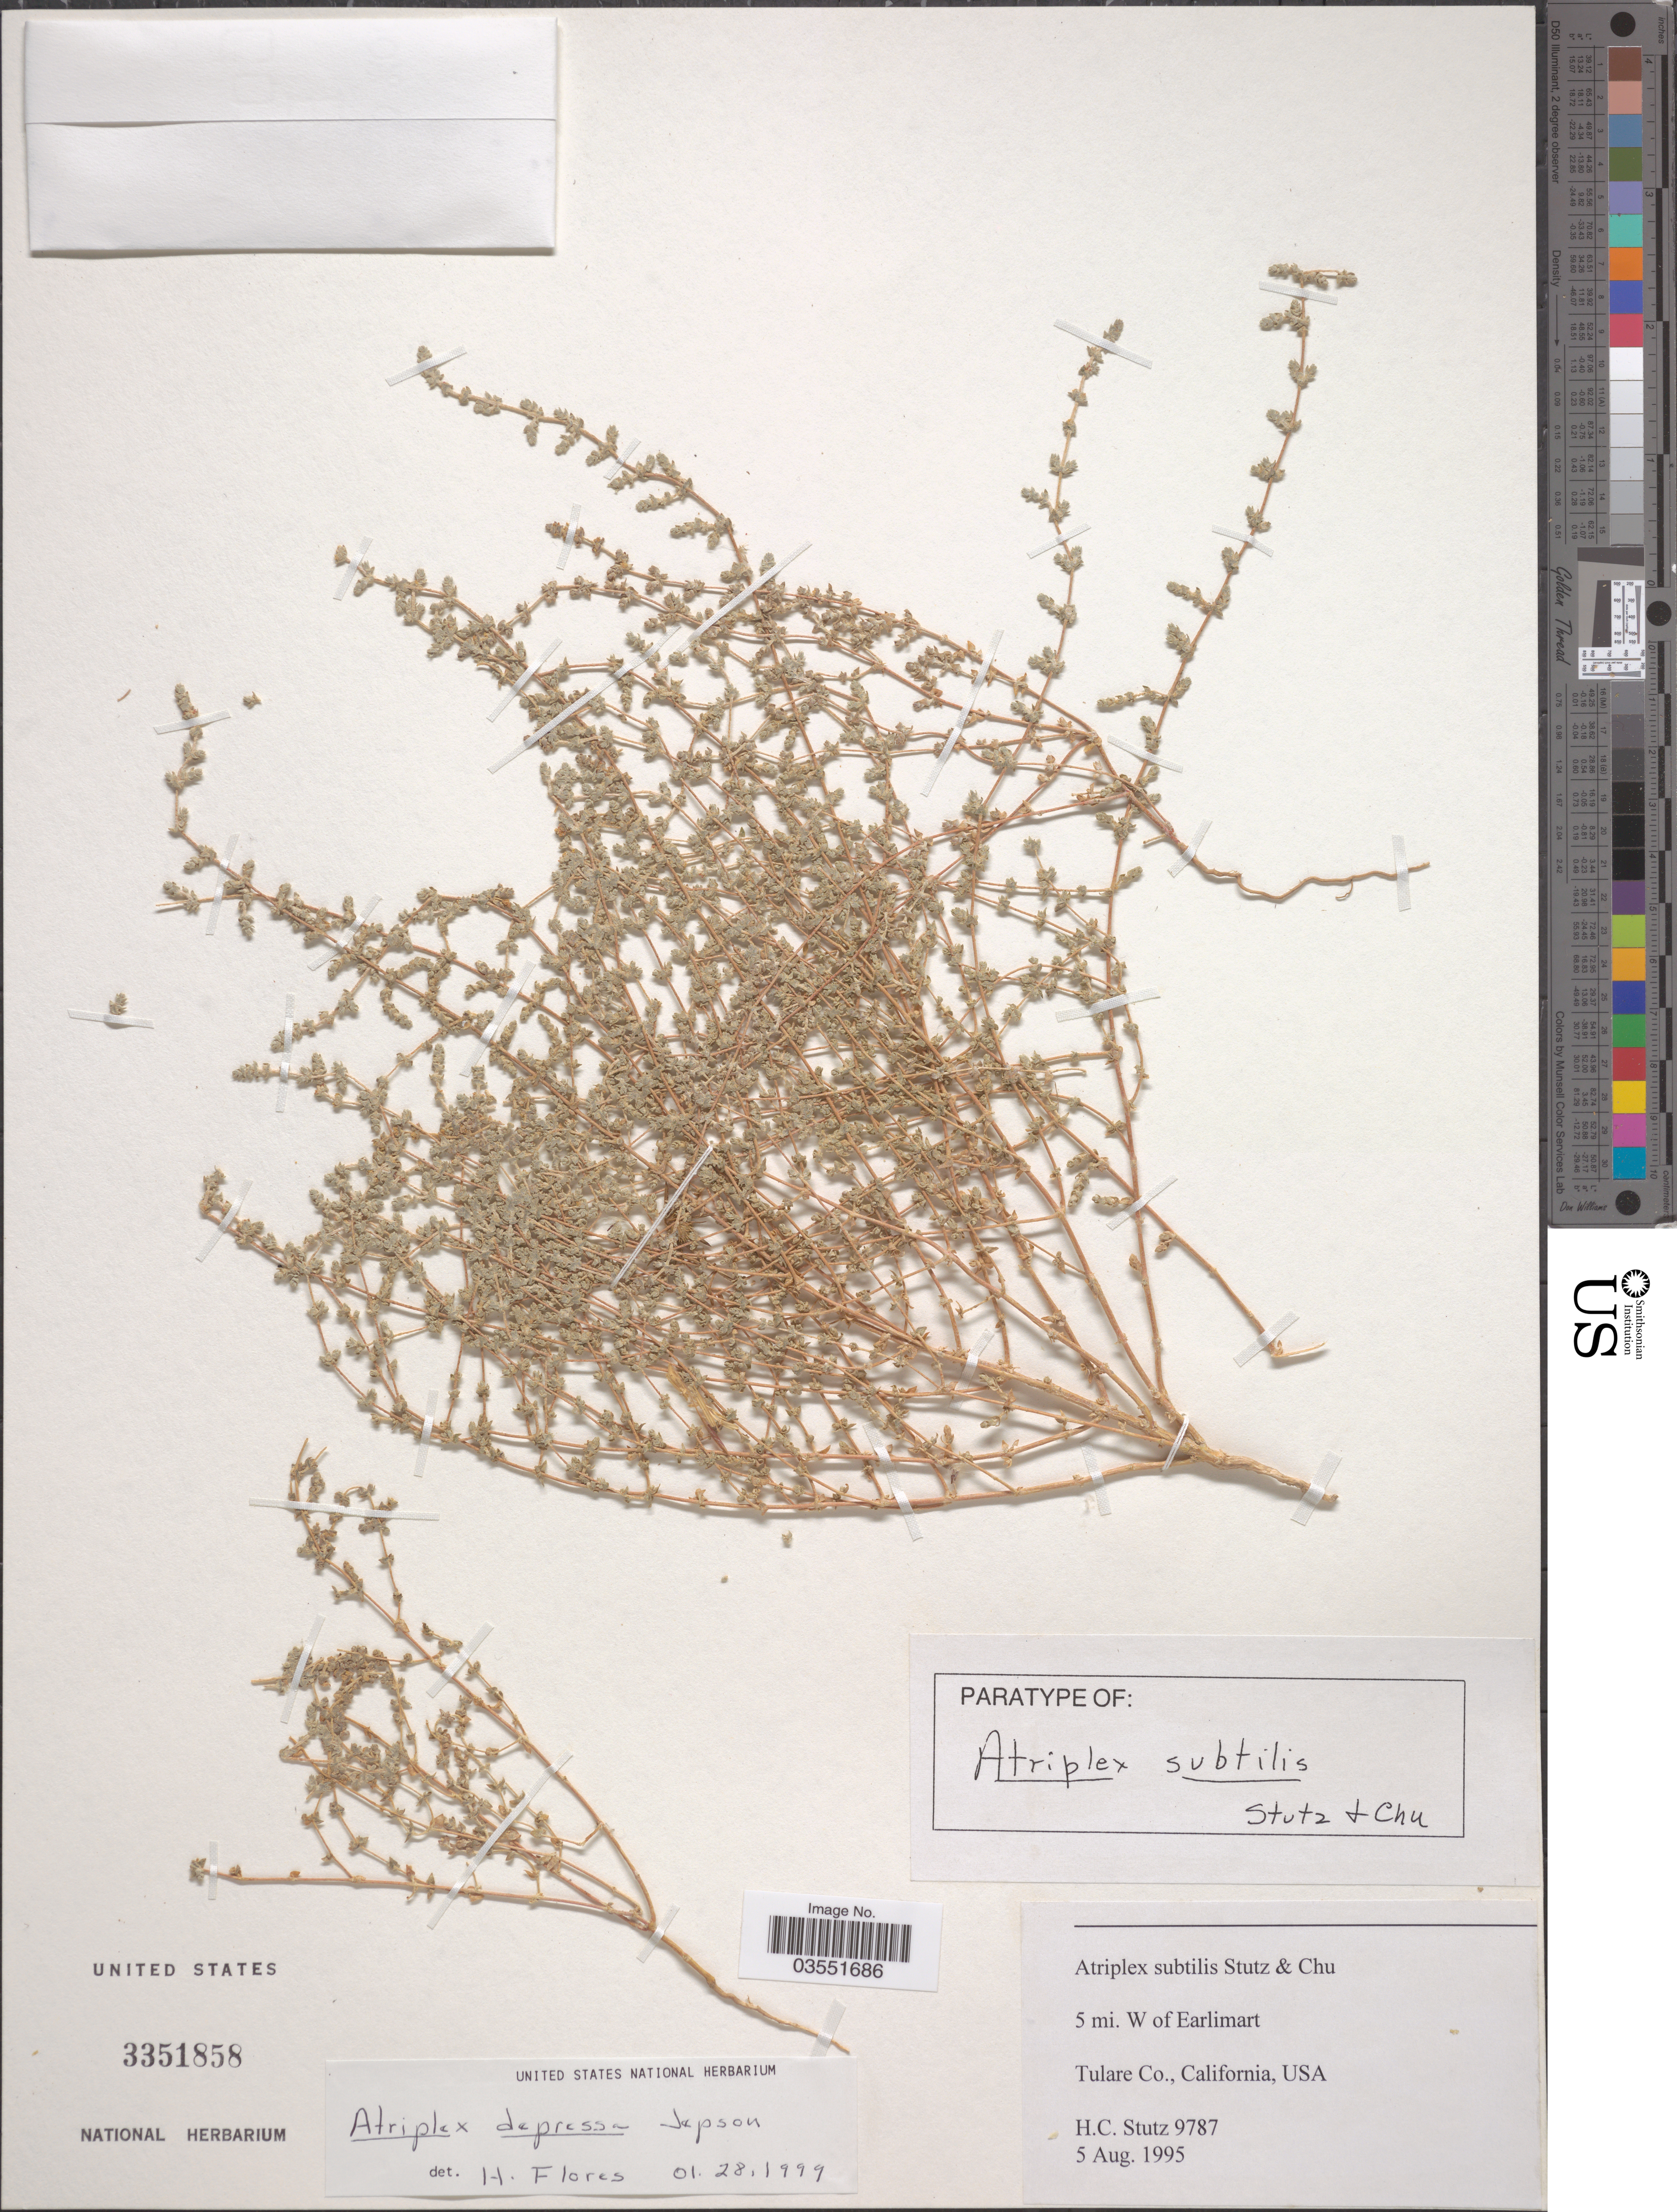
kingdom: Plantae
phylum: Tracheophyta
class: Magnoliopsida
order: Caryophyllales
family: Amaranthaceae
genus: Atriplex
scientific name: Atriplex depressa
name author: Jeps.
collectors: H. Stutz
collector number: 9787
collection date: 1995-08-05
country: United States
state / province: California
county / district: Tulare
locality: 5 mi. W of Earlimart Tulare Co.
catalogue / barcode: US 3351858